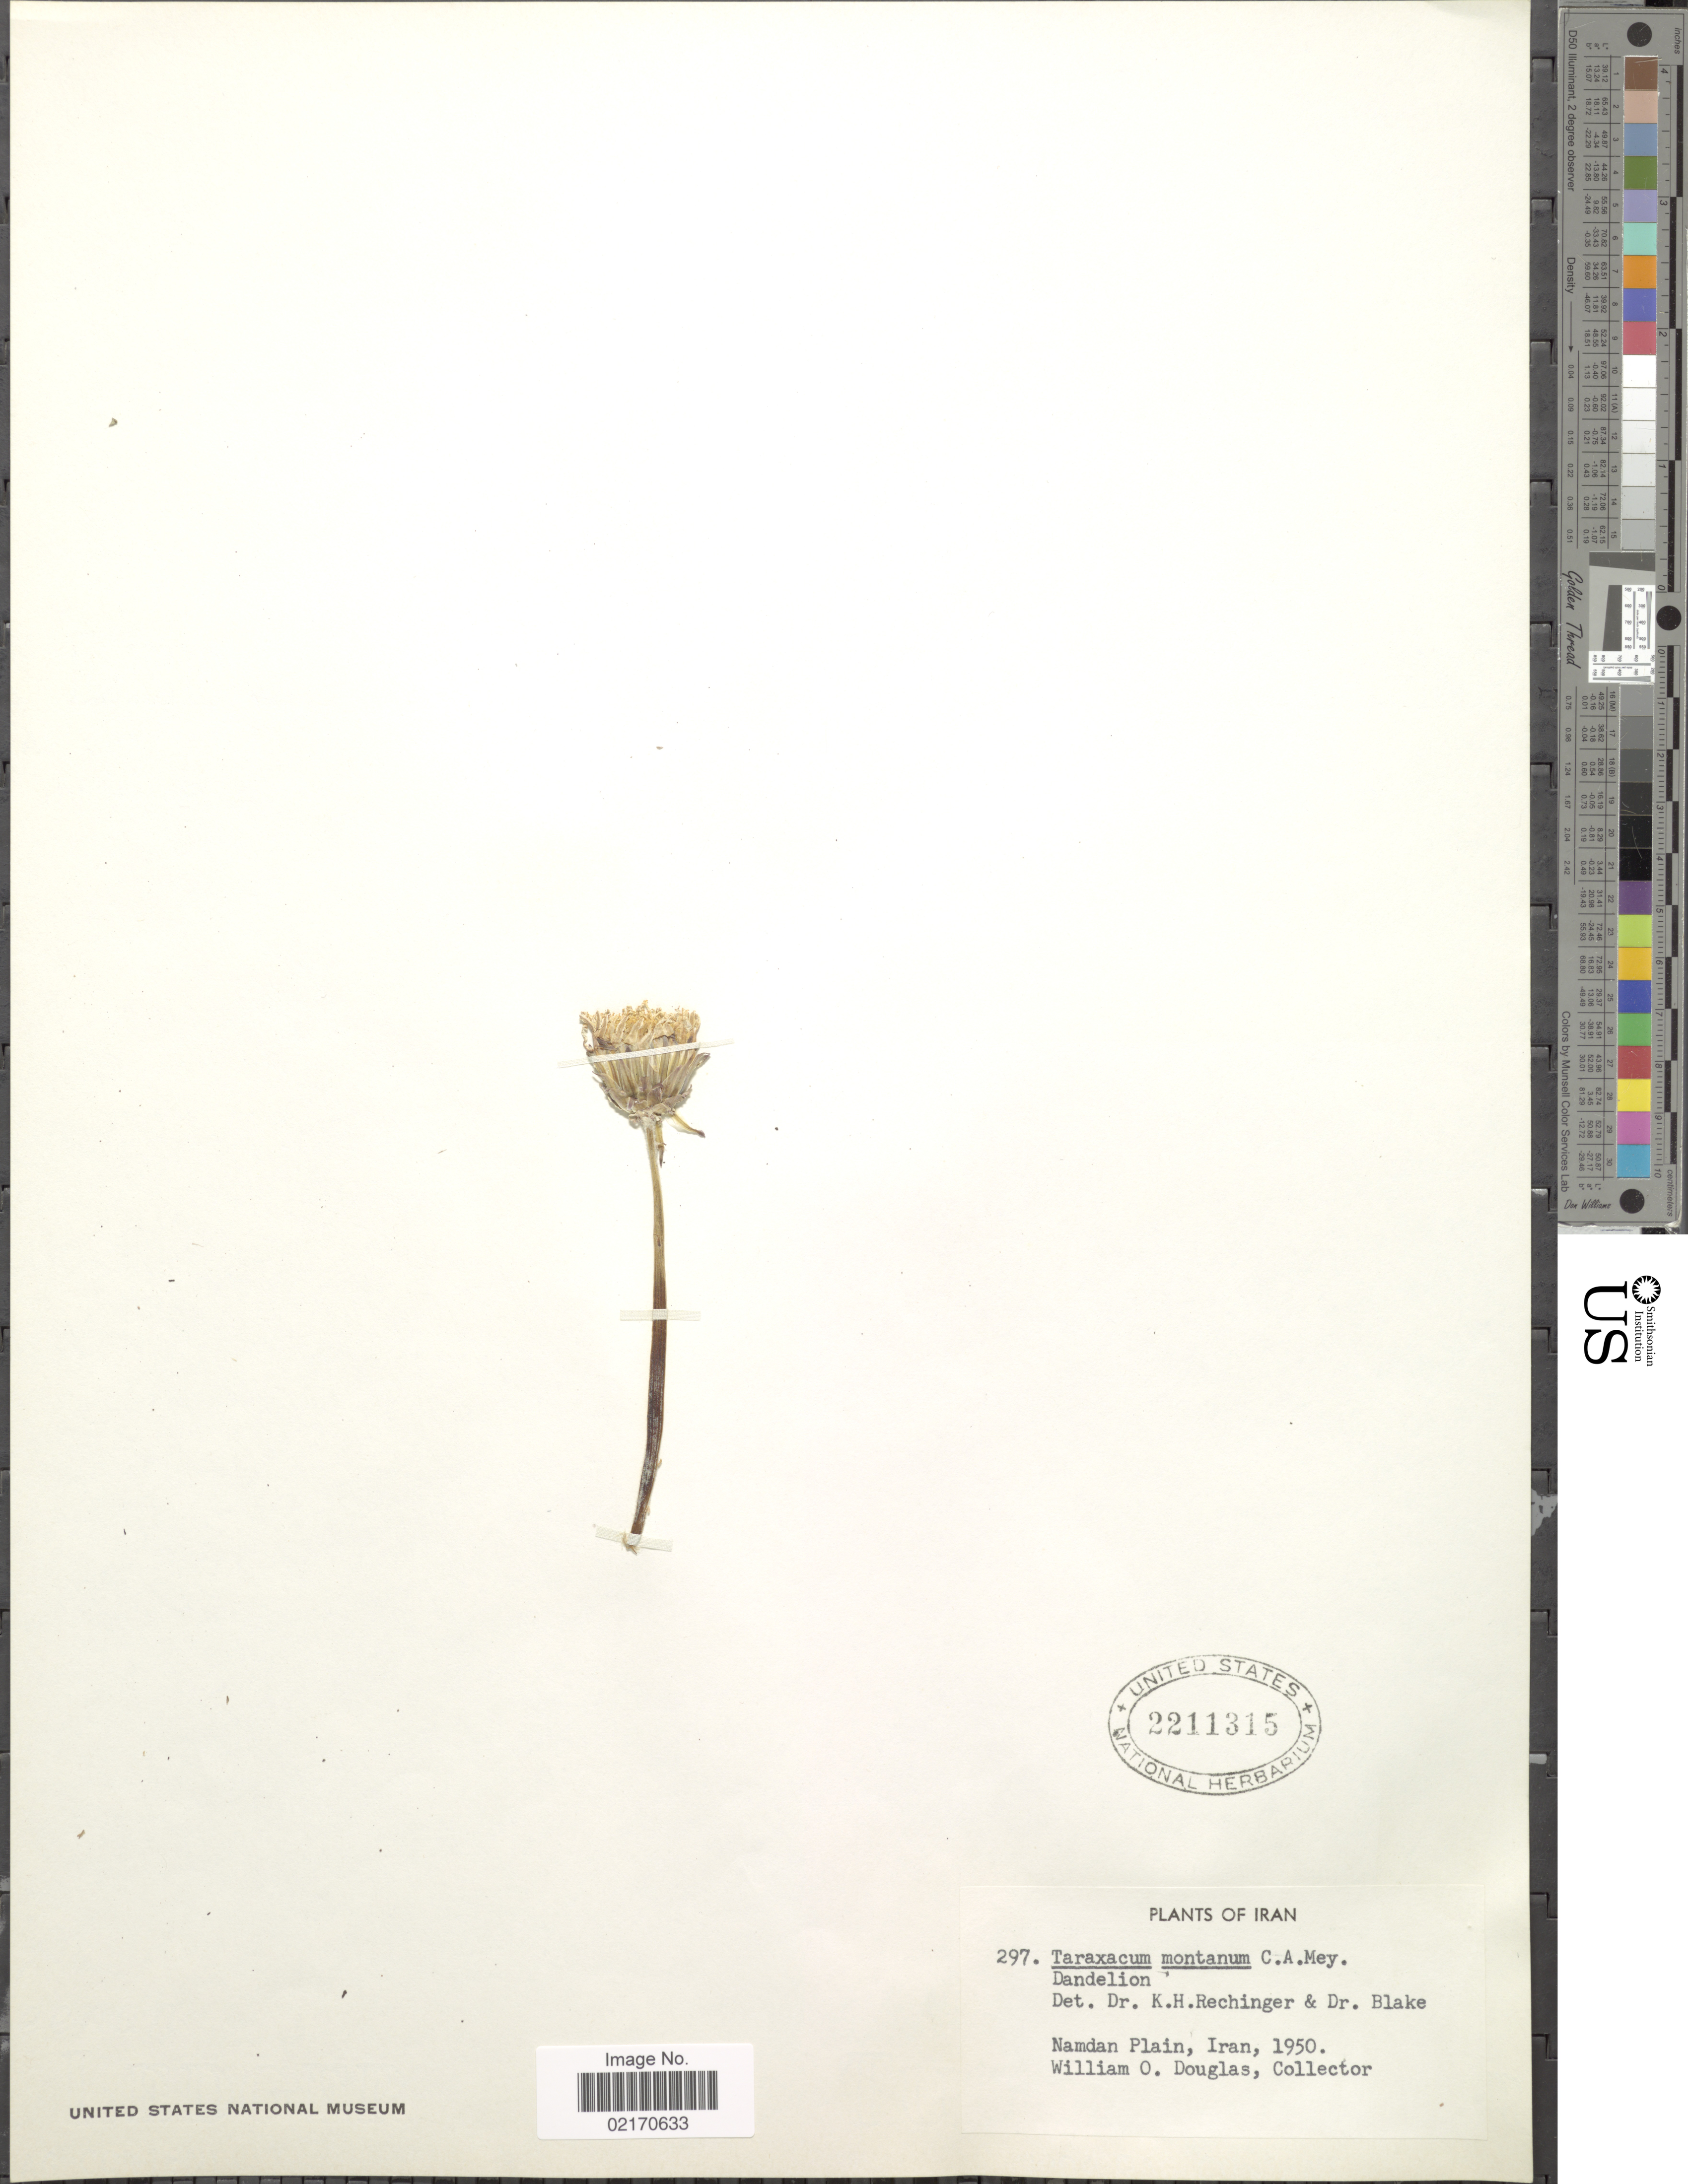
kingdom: Plantae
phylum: Tracheophyta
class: Magnoliopsida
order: Asterales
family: Asteraceae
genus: Taraxacum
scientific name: Taraxacum sonchoides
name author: (D. Don) Sch. Bip.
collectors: W. Douglas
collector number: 297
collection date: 1950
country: Iran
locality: Namdan.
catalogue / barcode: US 2211315